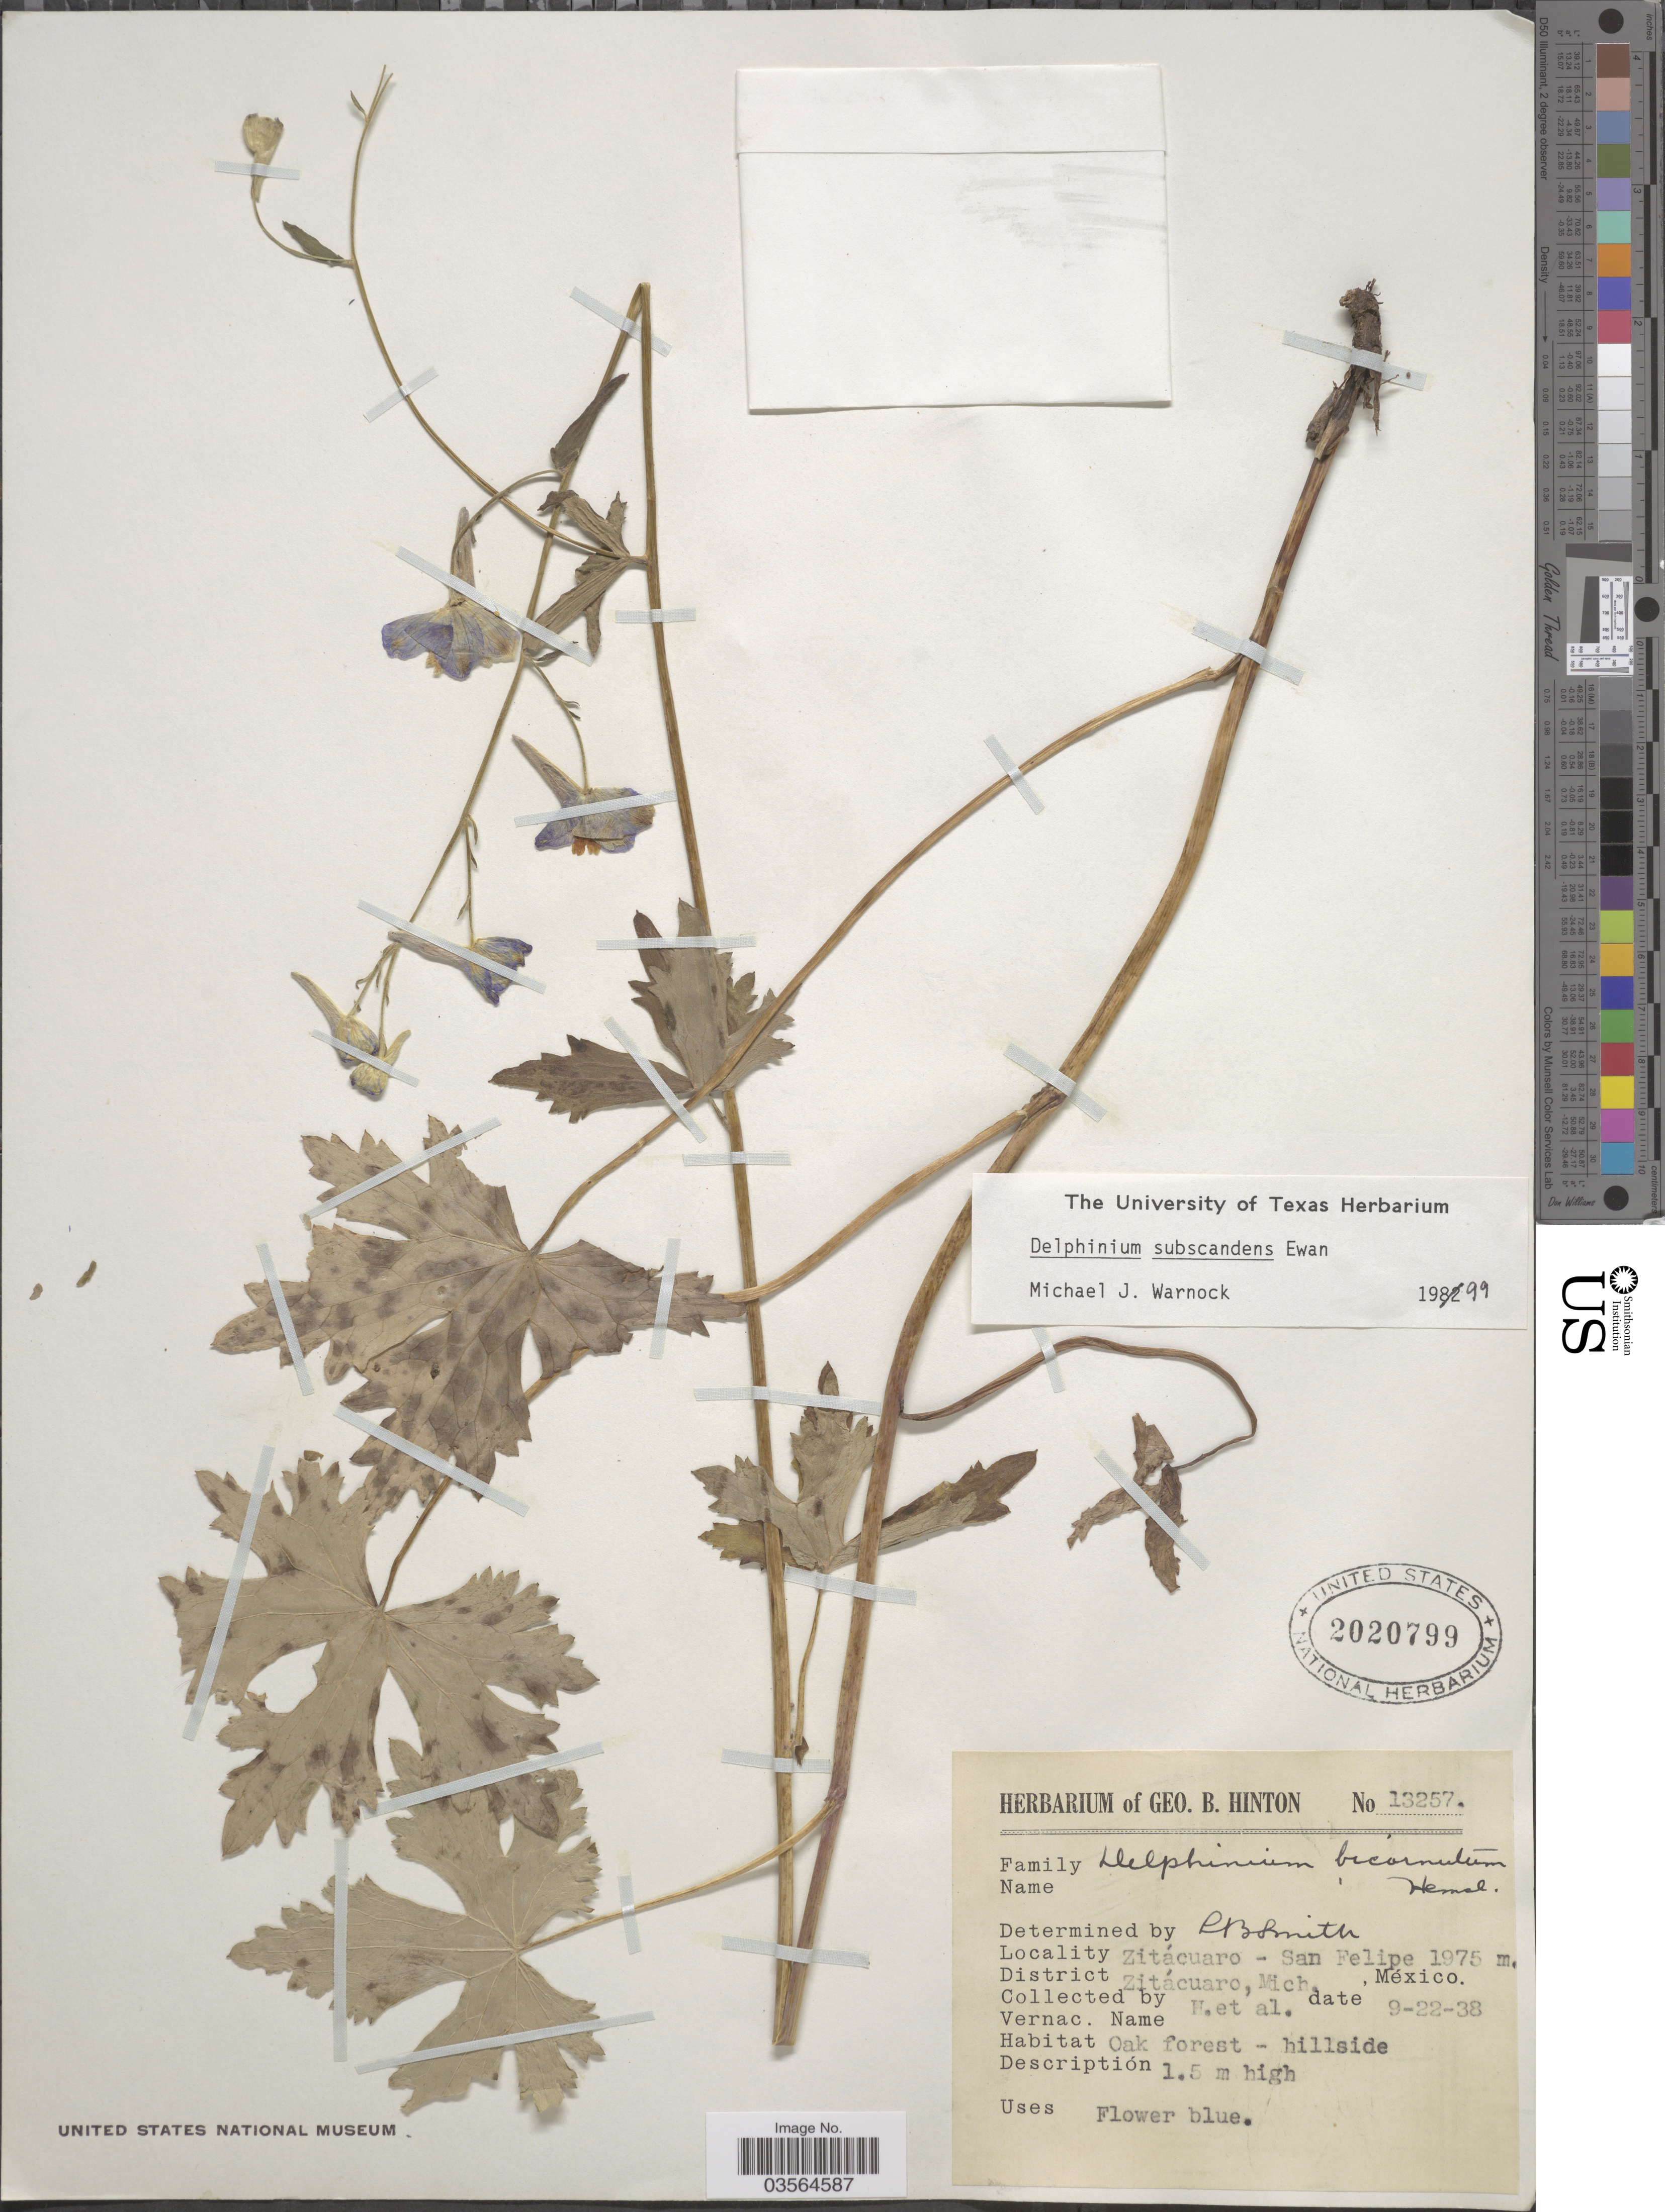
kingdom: Plantae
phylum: Tracheophyta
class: Magnoliopsida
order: Ranunculales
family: Ranunculaceae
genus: Delphinium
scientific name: Delphinium subscandens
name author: Ewan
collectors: G. B. Hinton & et al.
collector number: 13257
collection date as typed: Transcribed d/m/y: 22/9/38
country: Mexico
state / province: Michoacán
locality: Zitácuaro - San Felipe. District Zitácuaro.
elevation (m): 1975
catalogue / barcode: US 2020799